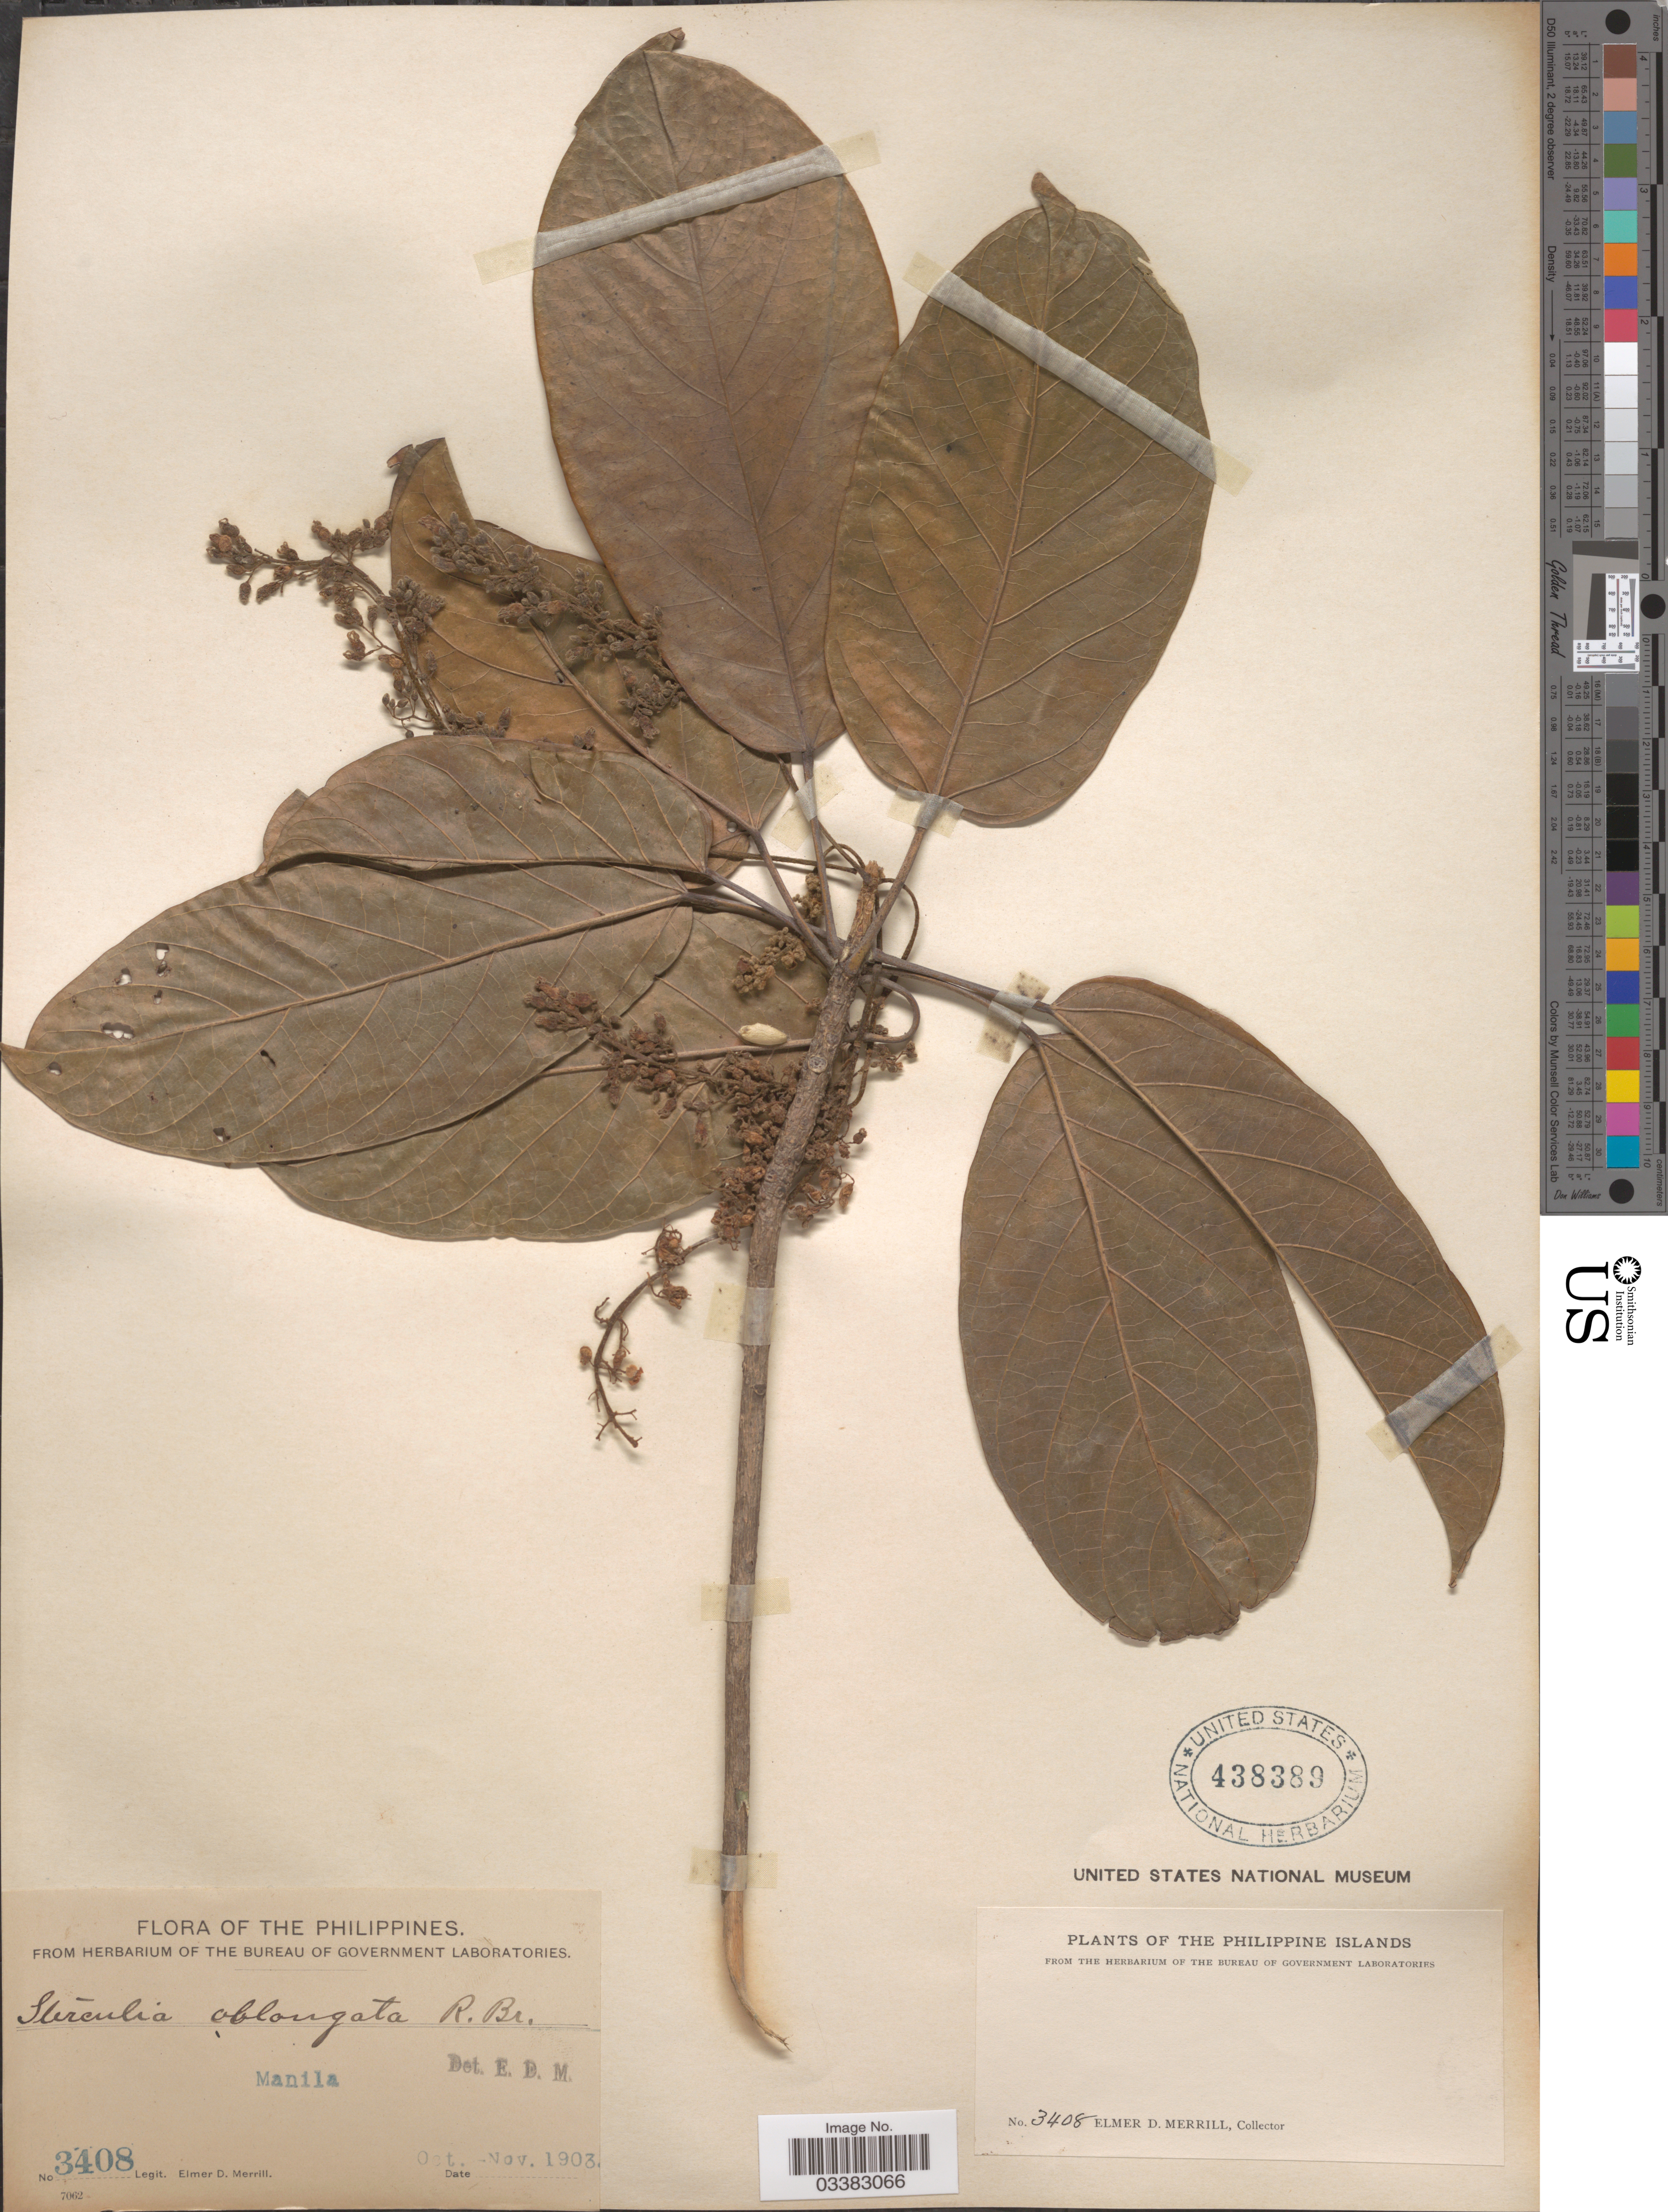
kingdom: Plantae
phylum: Tracheophyta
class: Magnoliopsida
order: Malvales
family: Malvaceae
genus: Sterculia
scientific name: Sterculia oblongata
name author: R. Br.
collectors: E. D. Merrill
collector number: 3408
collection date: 1903-10/1903-11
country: Philippines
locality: Manila, The Philippine Islands.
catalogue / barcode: US 438389